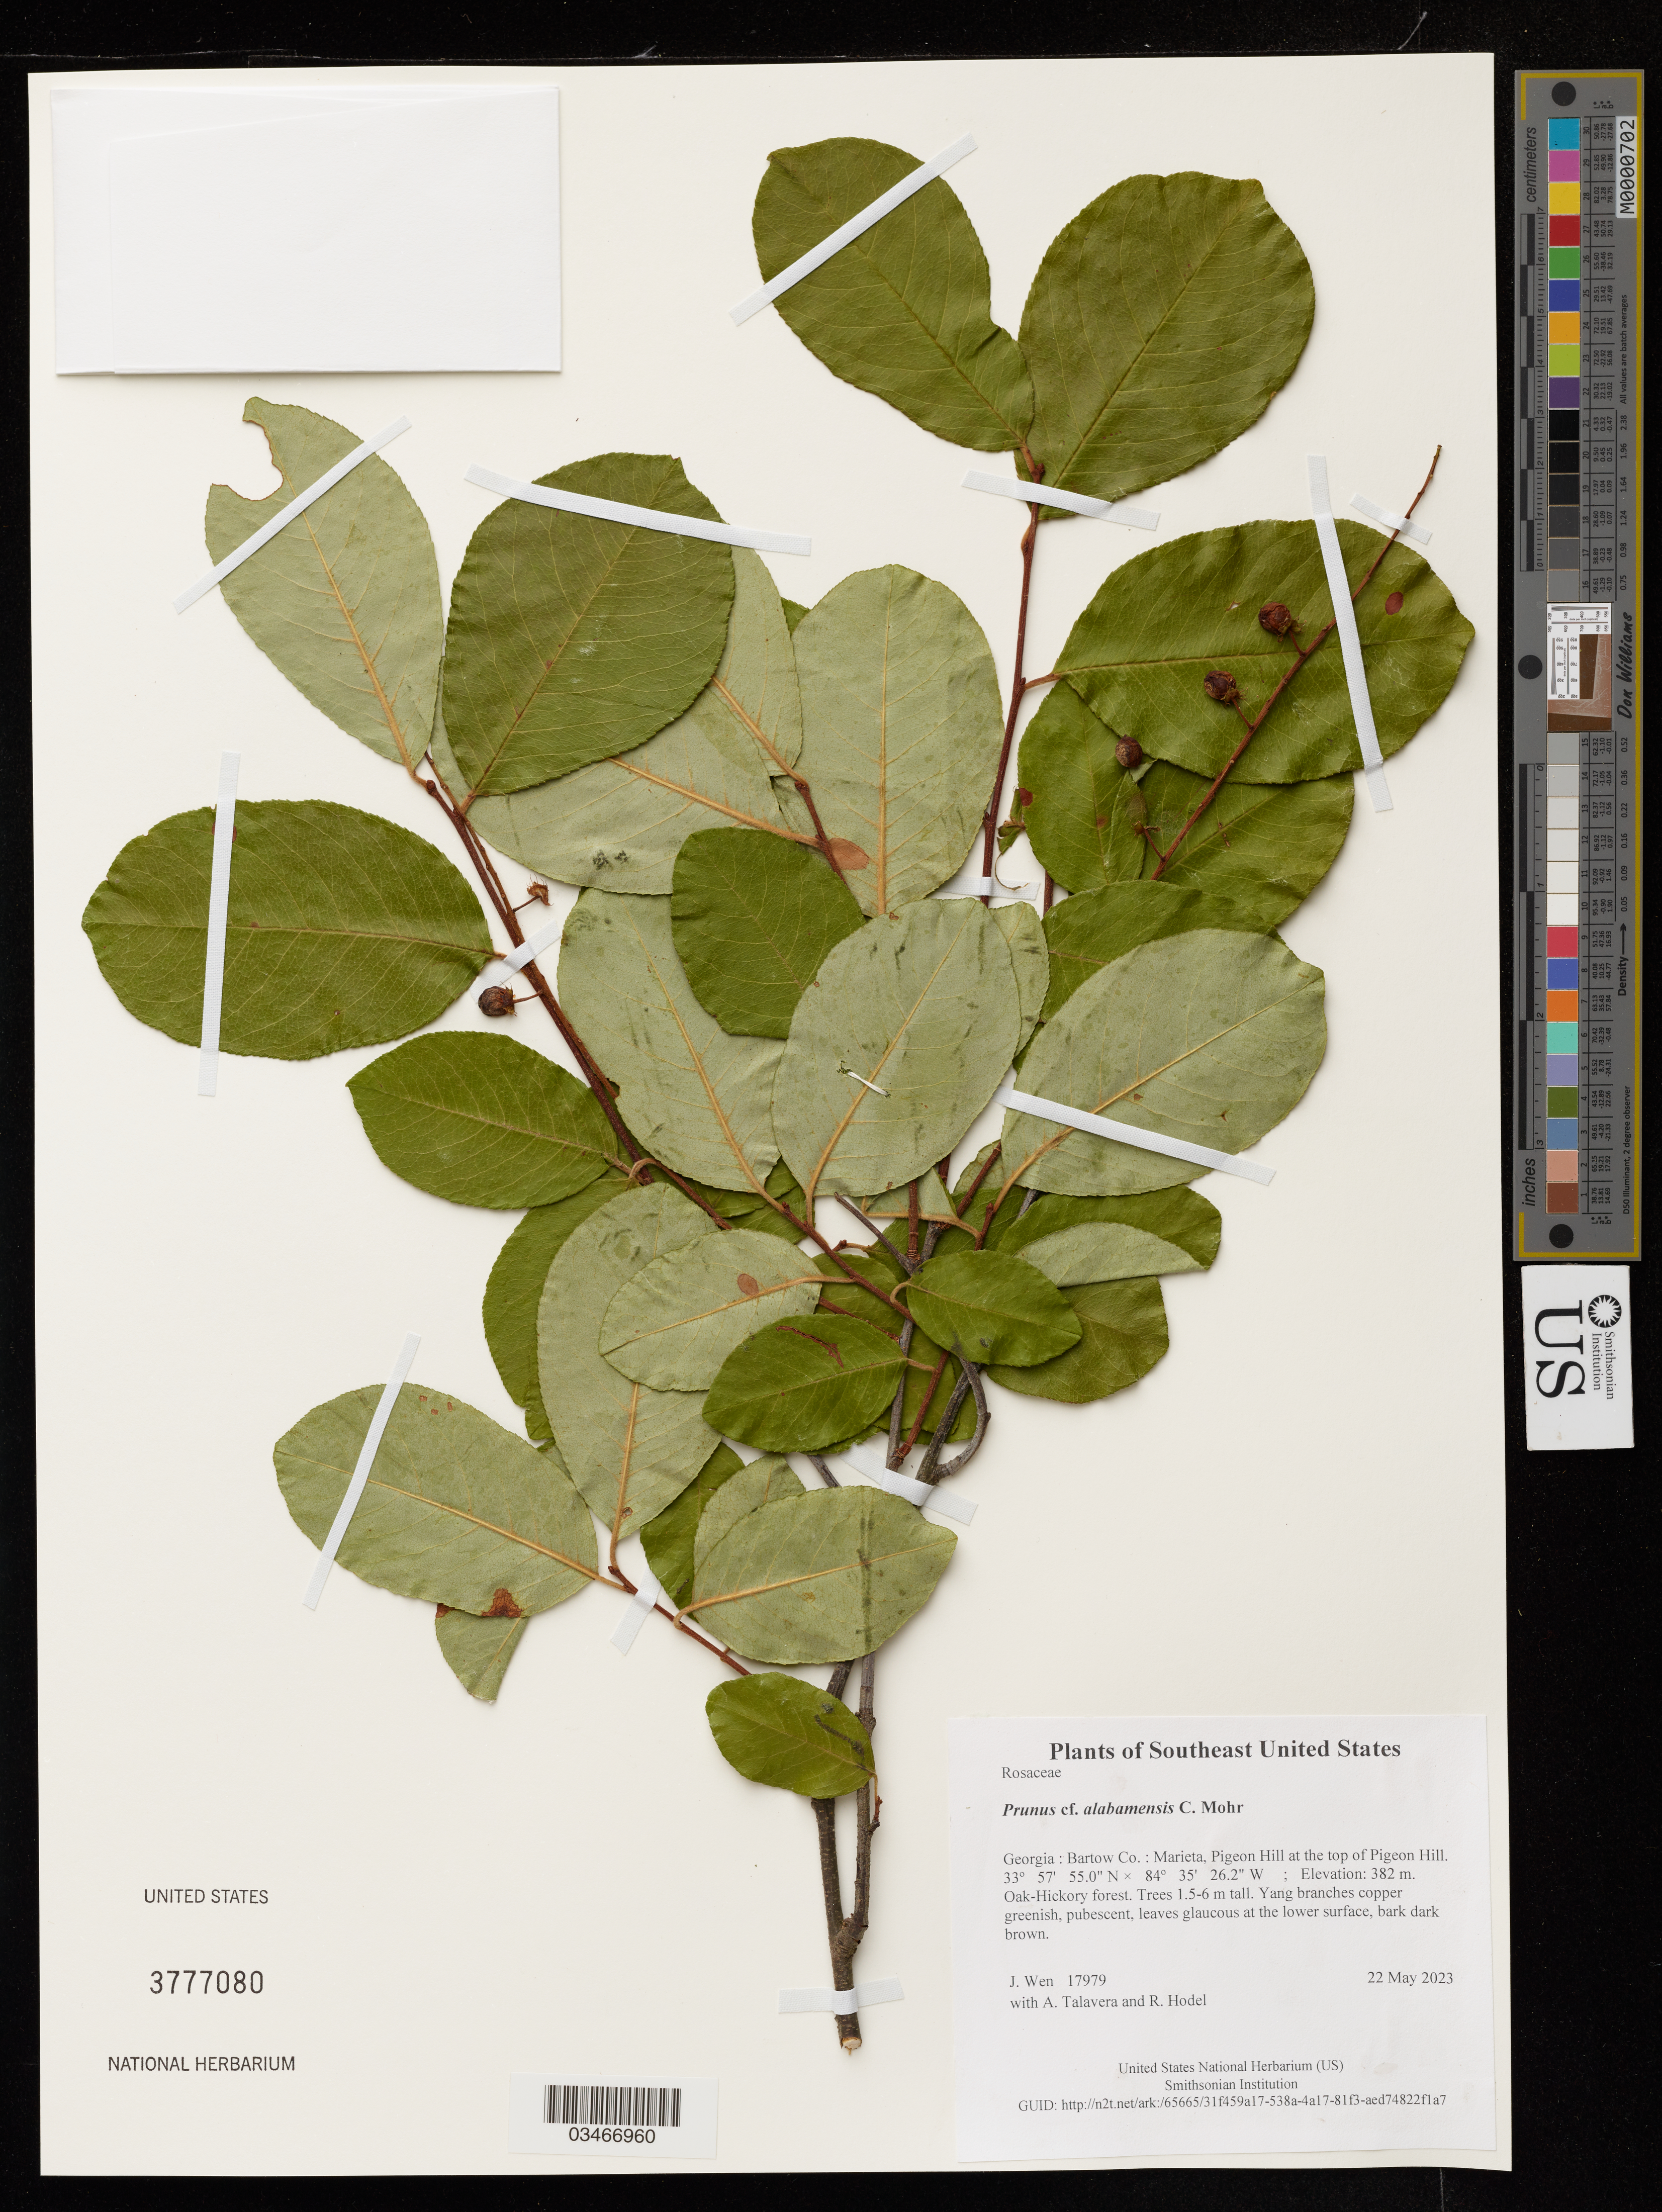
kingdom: Plantae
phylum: Tracheophyta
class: Magnoliopsida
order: Rosales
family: Rosaceae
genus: Prunus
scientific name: Prunus alabamensis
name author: C. Mohr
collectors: J. Wen, A. Talavera & R. Hodel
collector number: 17979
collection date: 2023-05-22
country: United States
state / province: Georgia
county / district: Bartow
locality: Marieta, Pigeon Hill at the top of Pigeon Hill.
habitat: Oak-Hickory forest.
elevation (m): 382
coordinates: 33 57.916 N, 84 35.437 W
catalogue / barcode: US 3777080